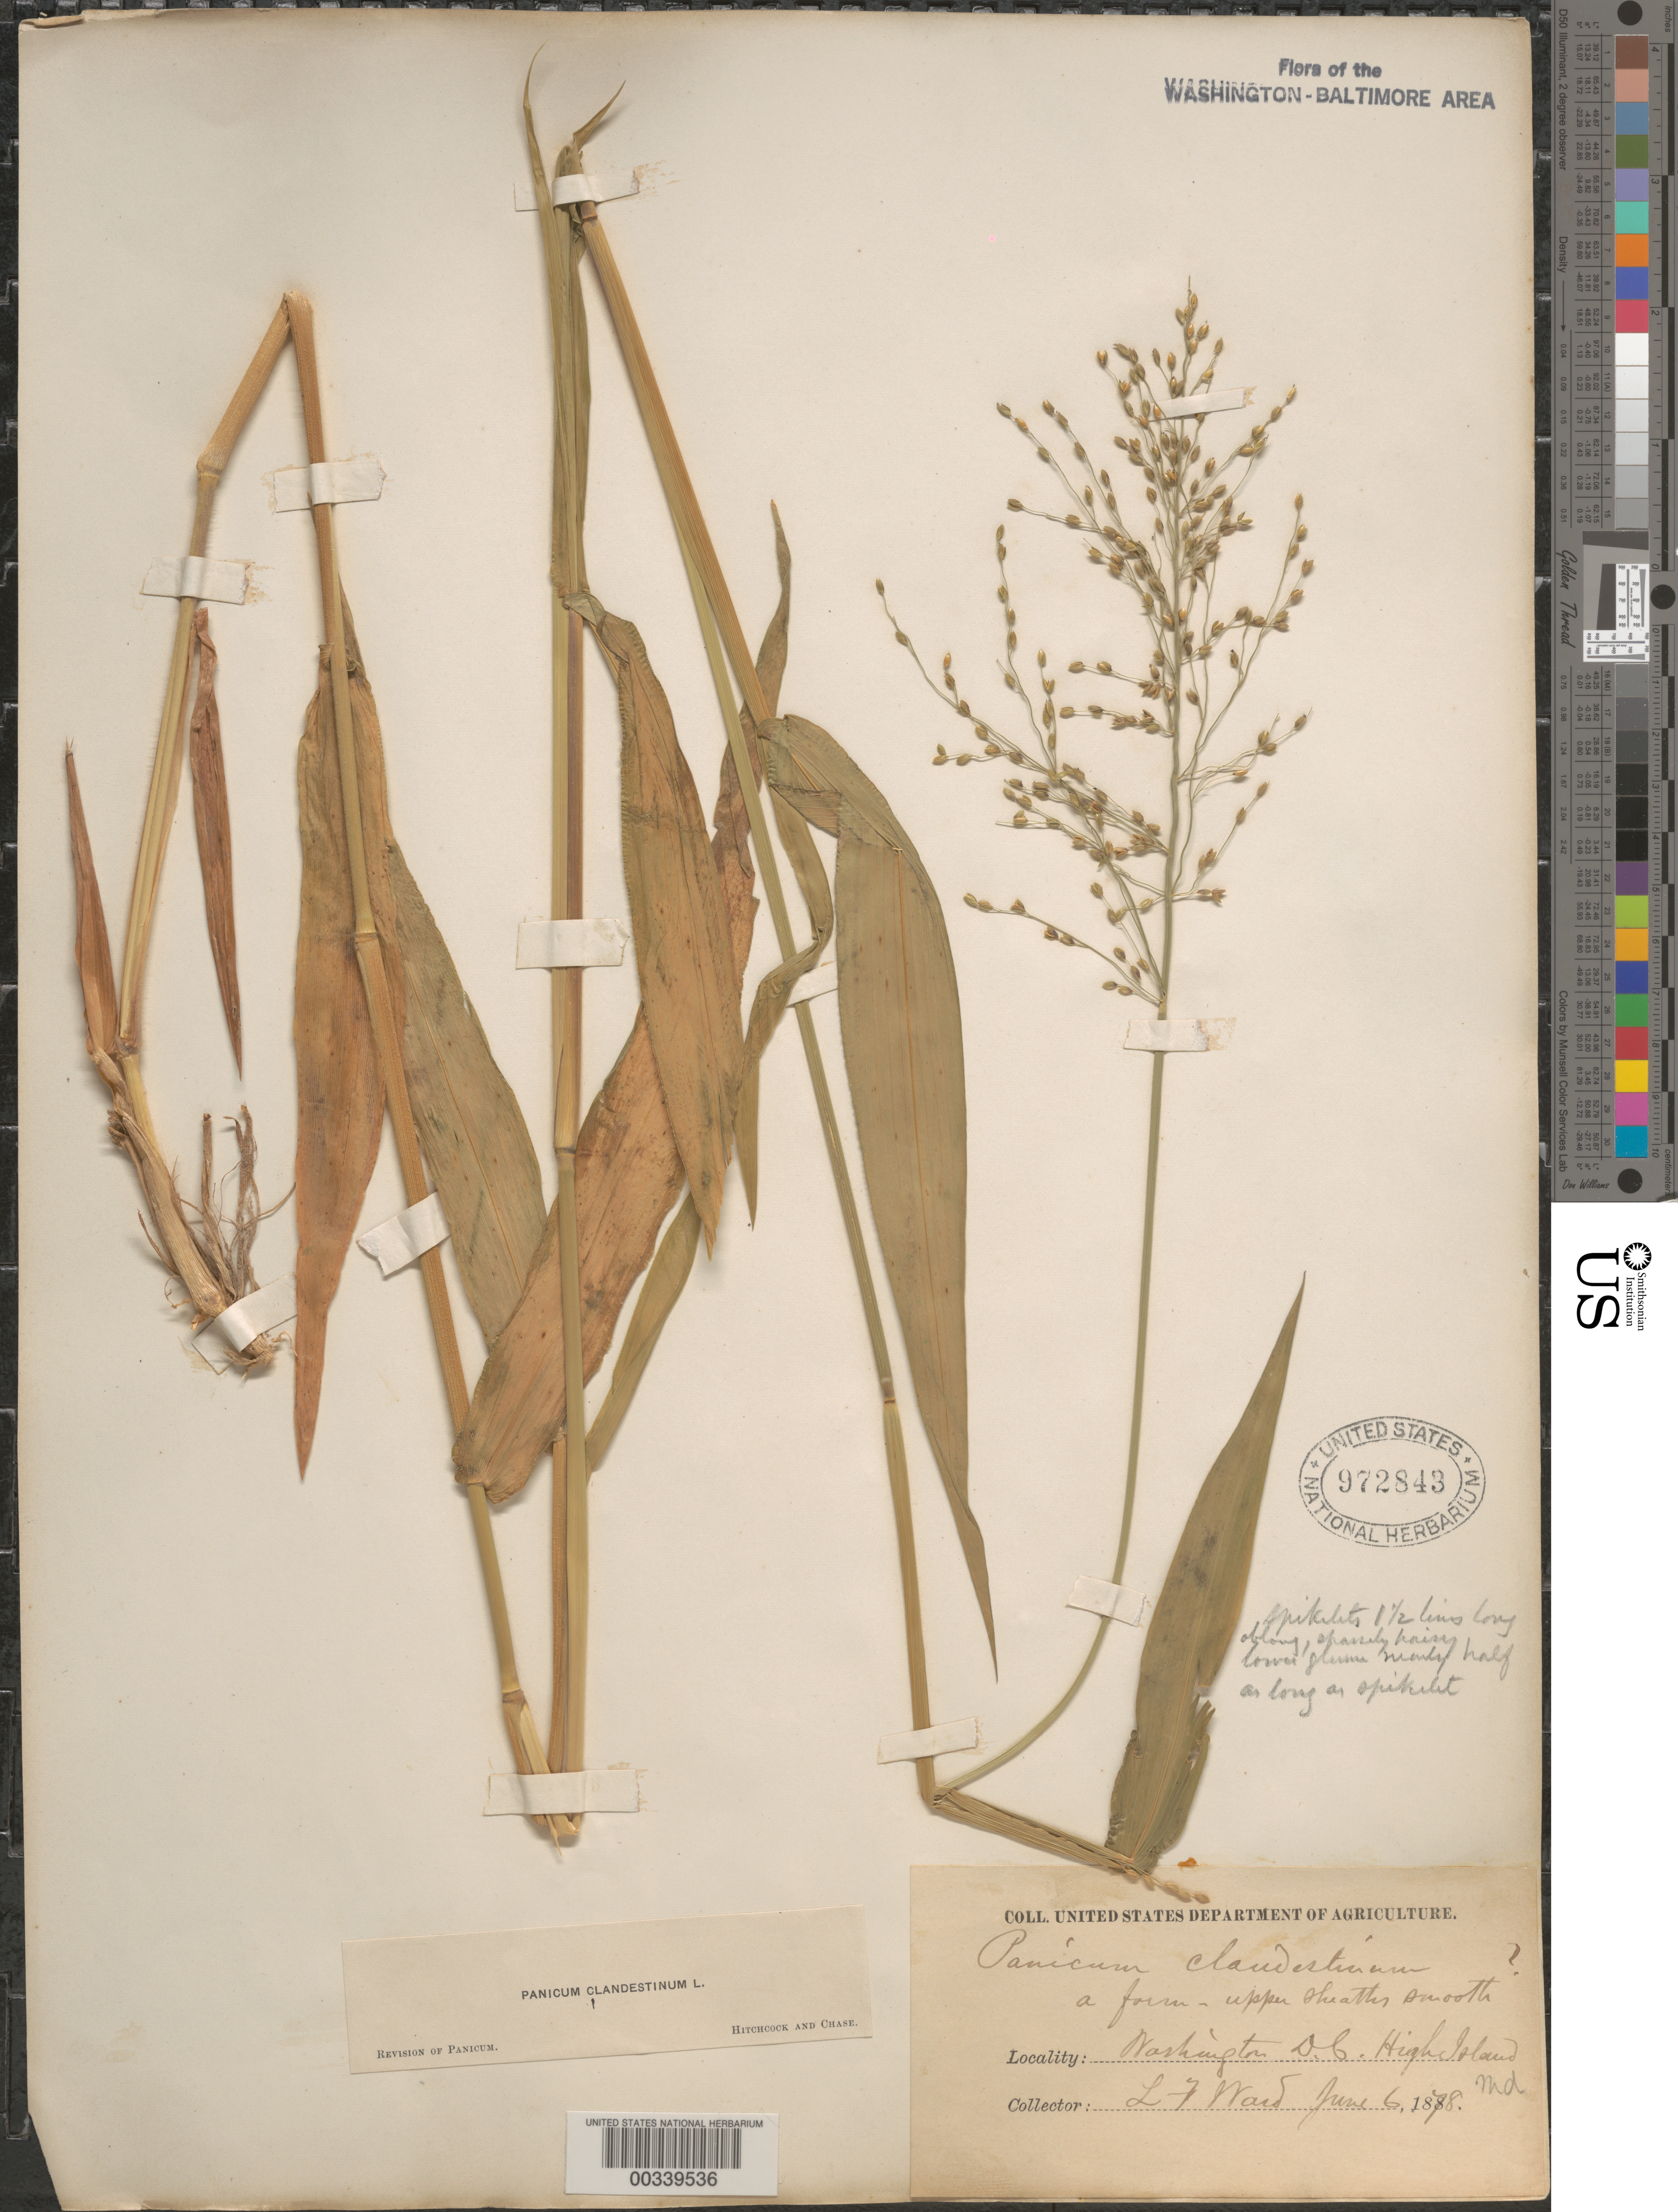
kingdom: Plantae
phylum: Tracheophyta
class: Liliopsida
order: Poales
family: Poaceae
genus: Dichanthelium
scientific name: Dichanthelium clandestinum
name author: (L.) Gould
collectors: L. F. Ward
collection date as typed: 06 Jun 1878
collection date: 1878-06-06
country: United States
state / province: Maryland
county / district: Montgomery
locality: High Island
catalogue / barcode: US 972843